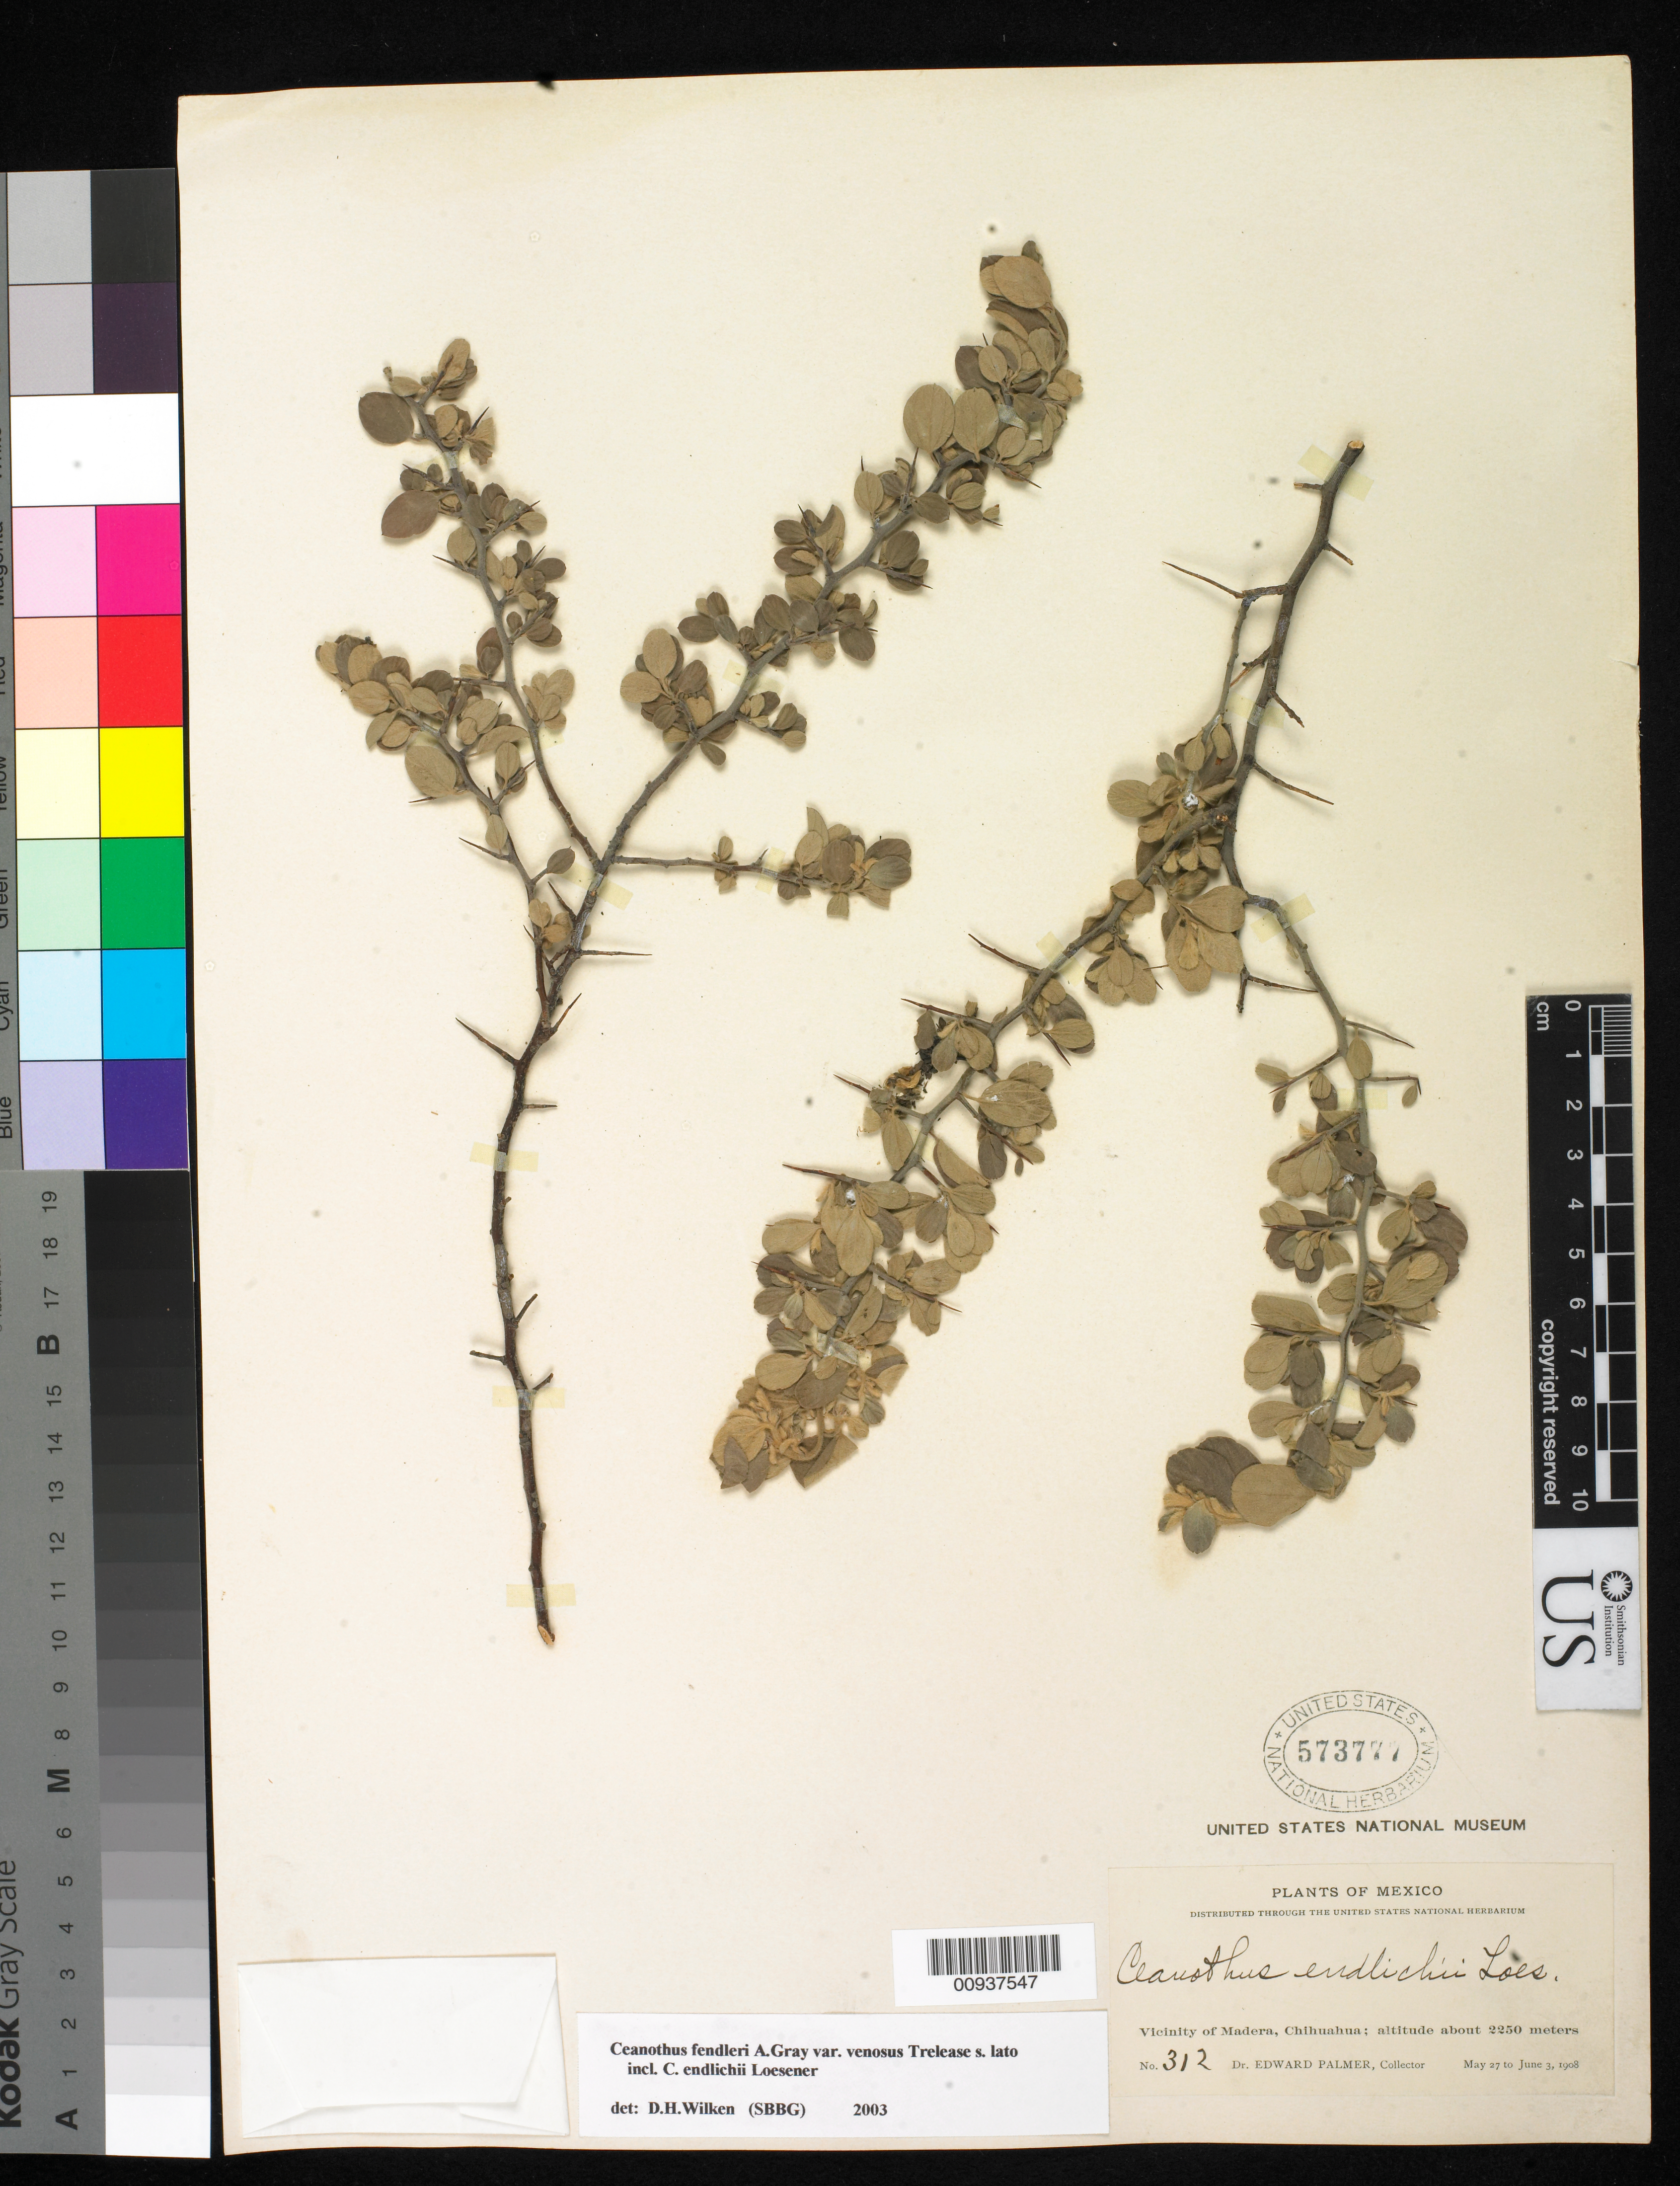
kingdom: Plantae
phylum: Tracheophyta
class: Magnoliopsida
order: Rosales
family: Rhamnaceae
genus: Ceanothus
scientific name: Ceanothus fendleri var. venosus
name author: (A. Gray) Trel.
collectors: E. Palmer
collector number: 312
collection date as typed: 27 May 1908 to 03 Jun 1908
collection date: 1908-05-27/1908-06-03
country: Mexico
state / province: Chihuahua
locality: Vicinity of Madera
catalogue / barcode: US 573777